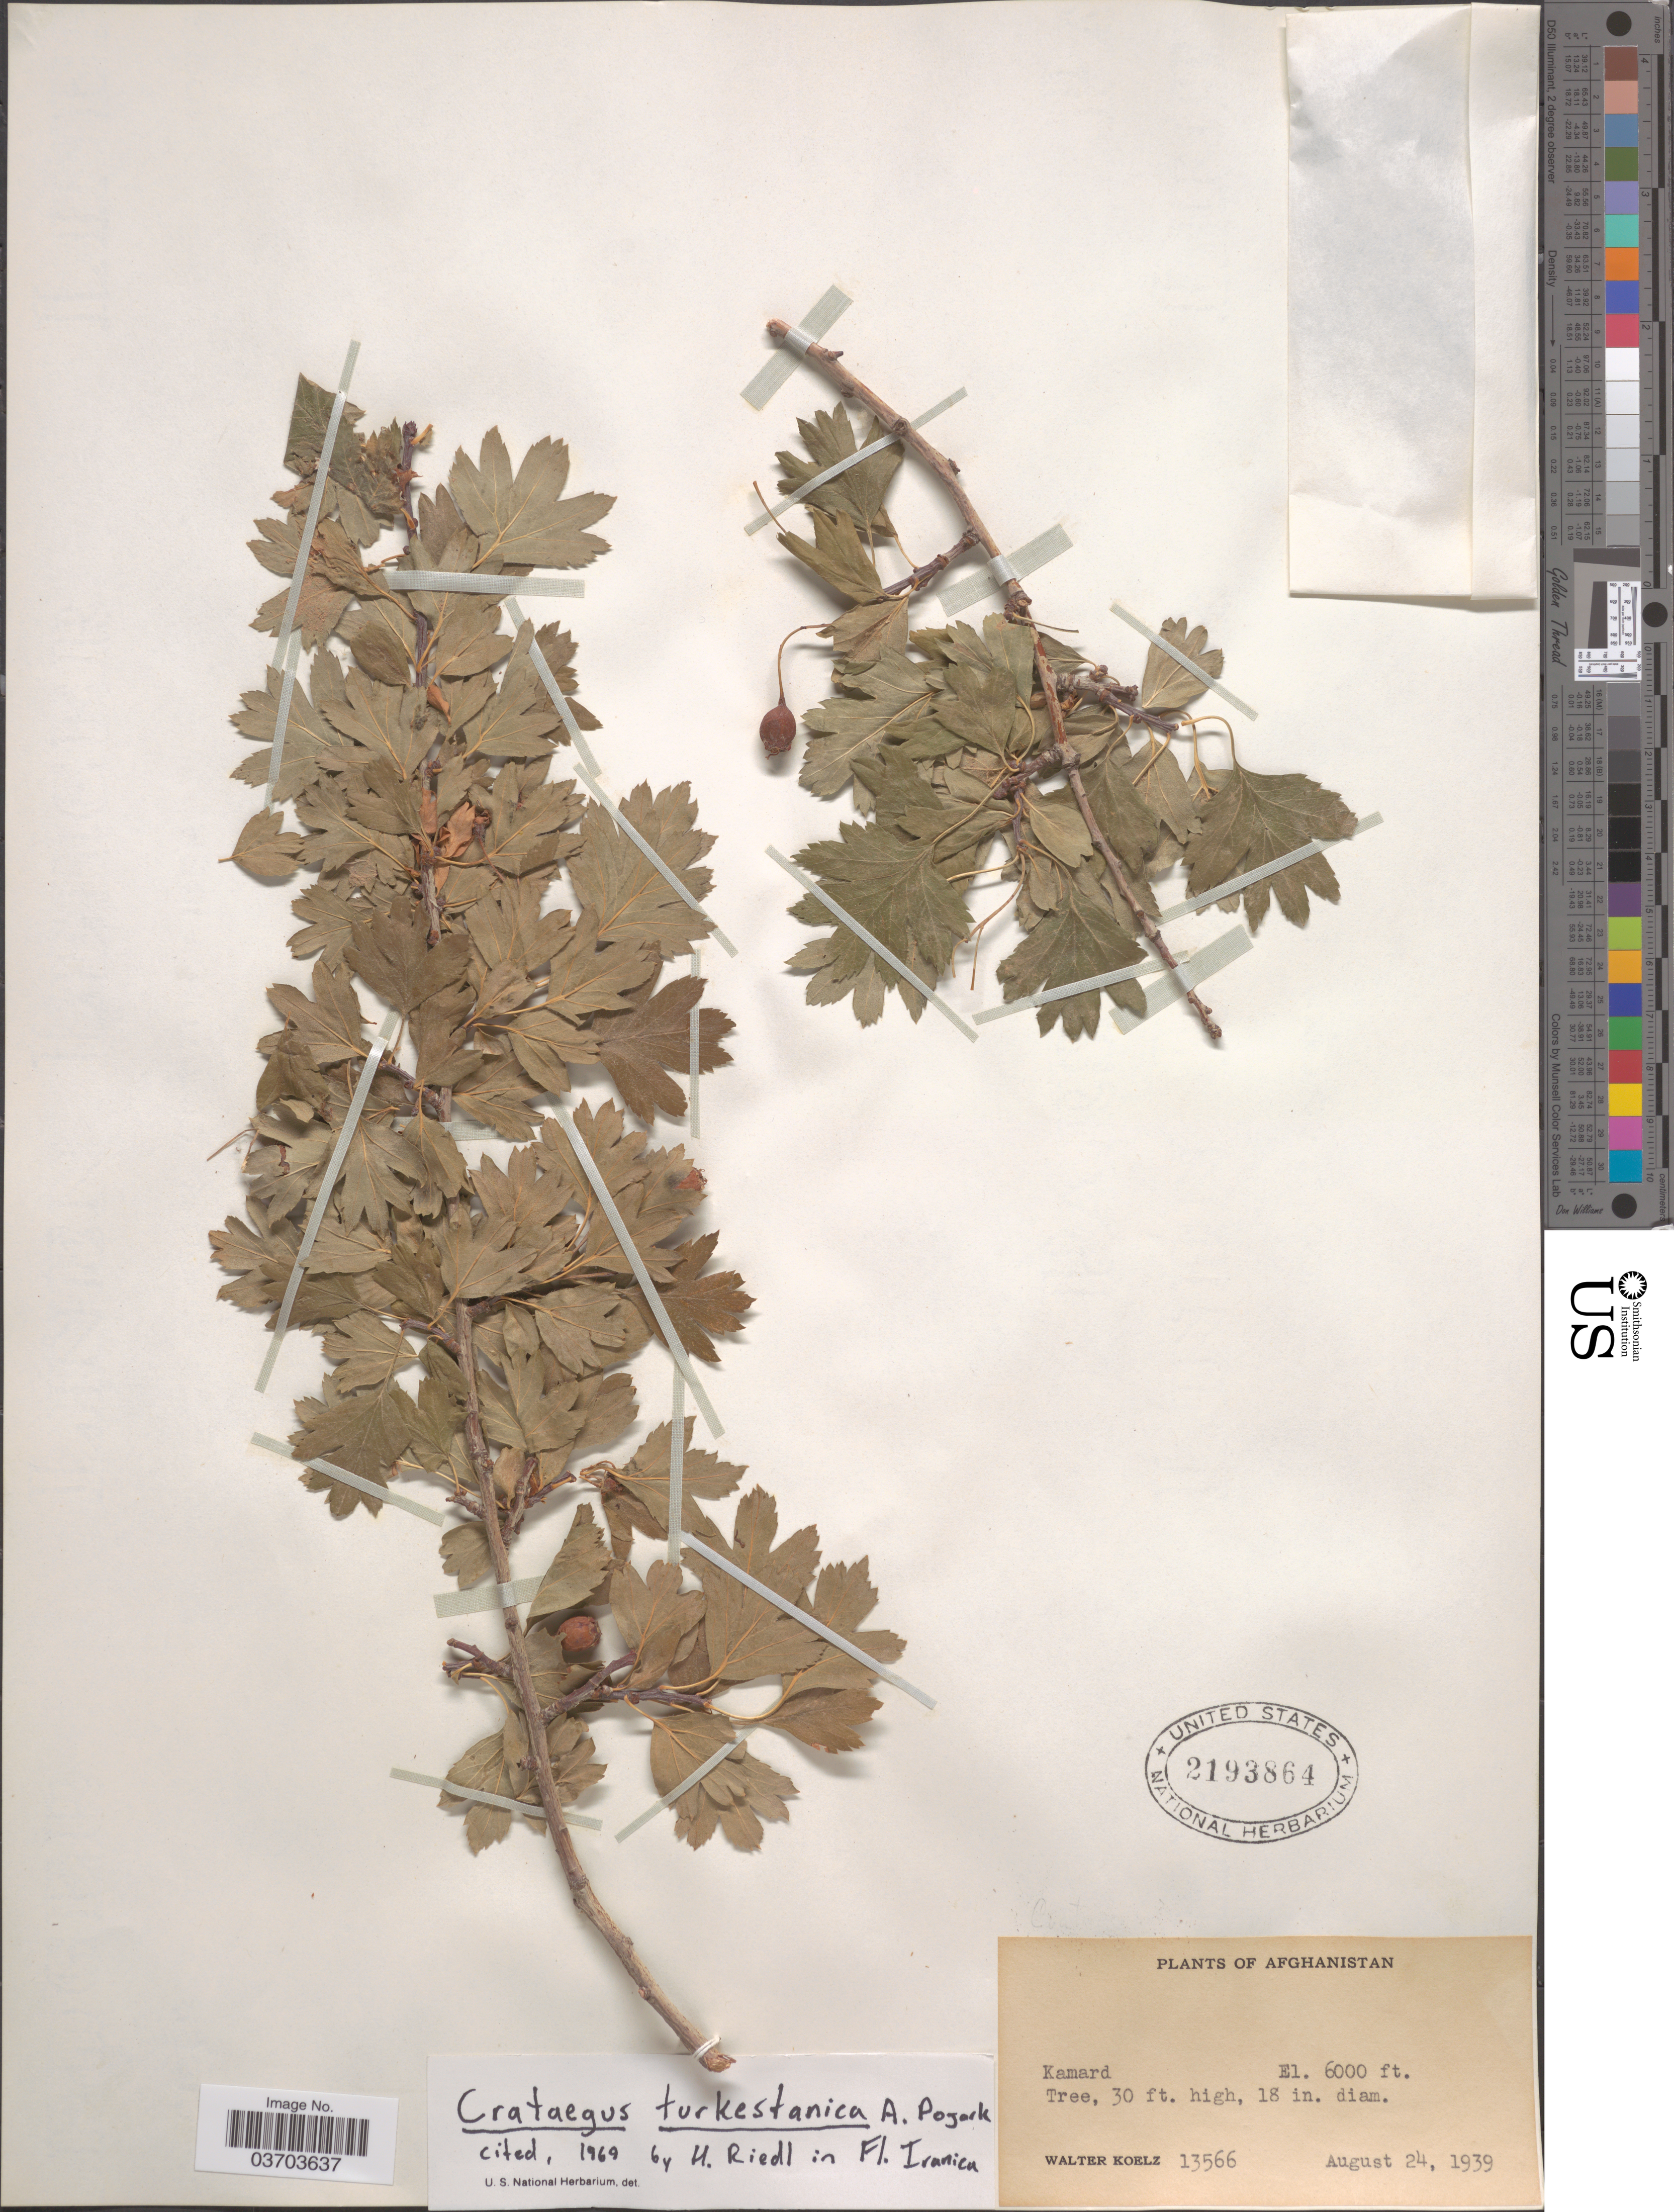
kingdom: Plantae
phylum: Tracheophyta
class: Magnoliopsida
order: Rosales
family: Rosaceae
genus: Crataegus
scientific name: Crataegus pseudoheterophylla subsp. turkestanica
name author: (Pojark.) K. I. Chr.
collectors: W. N. Koelz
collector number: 13566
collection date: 1939-08-24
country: Afghanistan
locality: Kamard.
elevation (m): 1829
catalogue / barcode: US 2193864